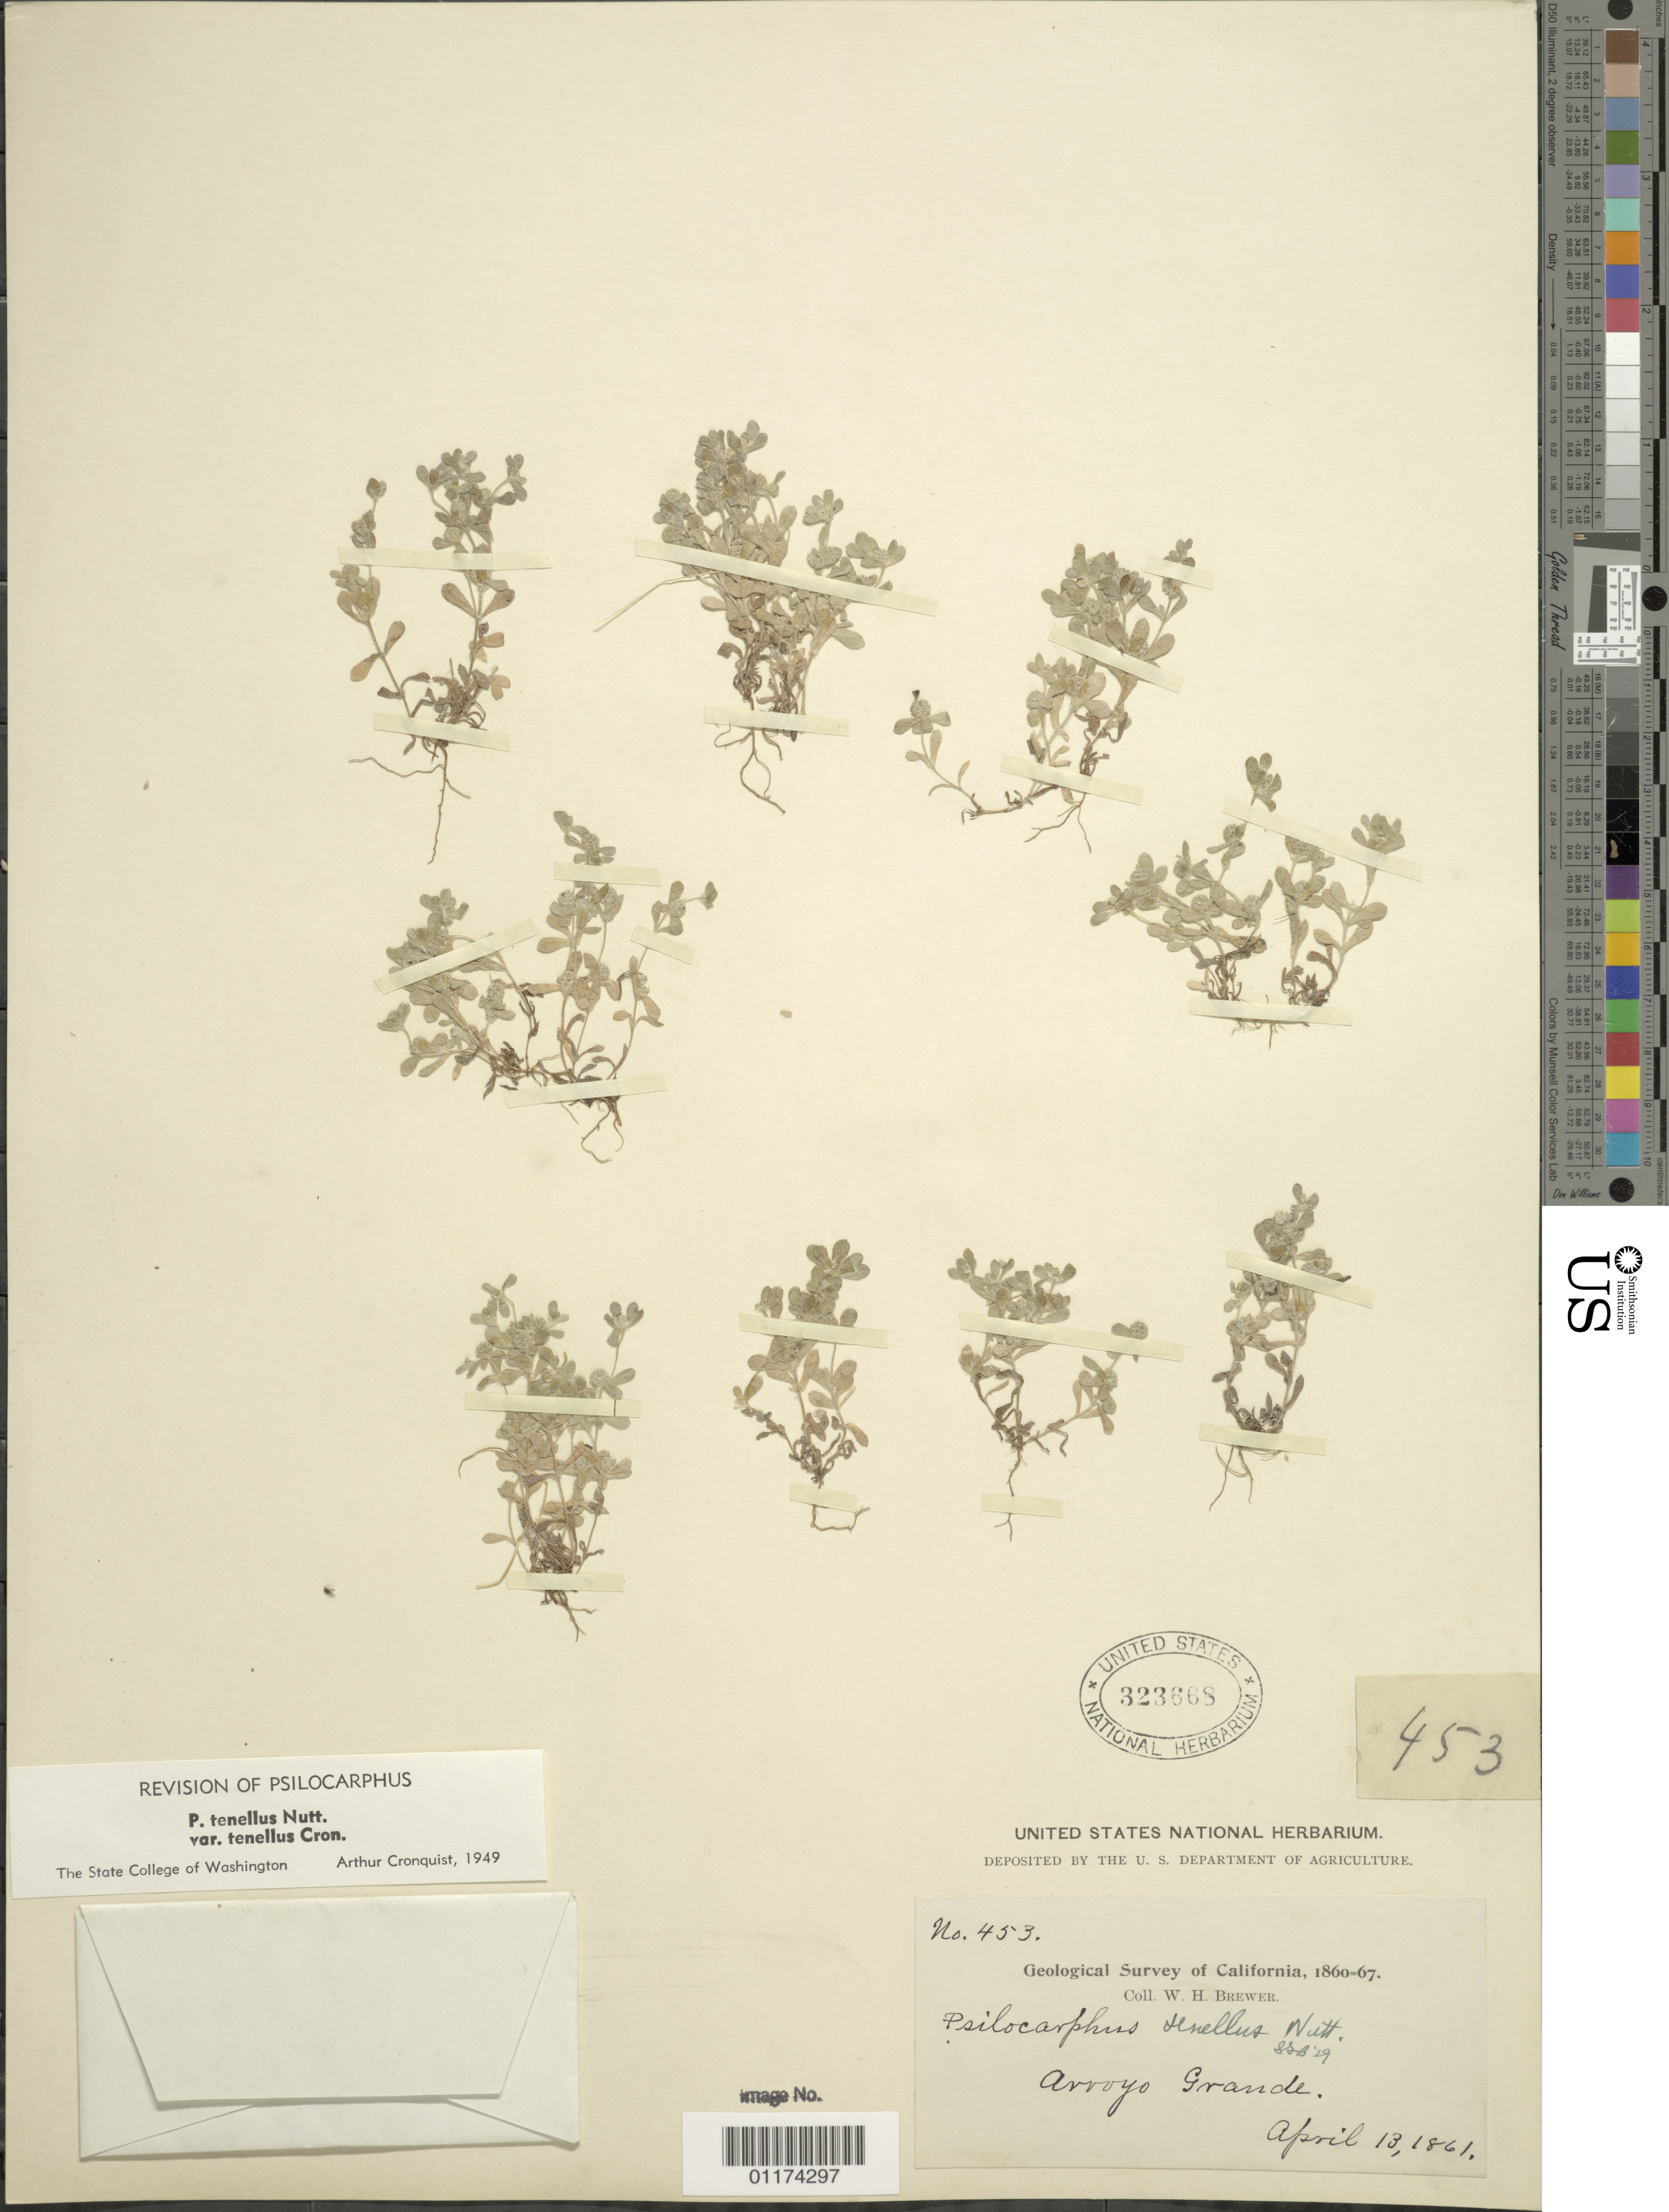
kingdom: Plantae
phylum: Tracheophyta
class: Magnoliopsida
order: Asterales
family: Asteraceae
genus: Psilocarphus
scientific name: Psilocarphus tenellus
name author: Nutt.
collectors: W. H. Brewer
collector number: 453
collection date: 1861-04-13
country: United States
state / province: California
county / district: San Luis Obispo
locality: Arroyo Grande.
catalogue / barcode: US 323668